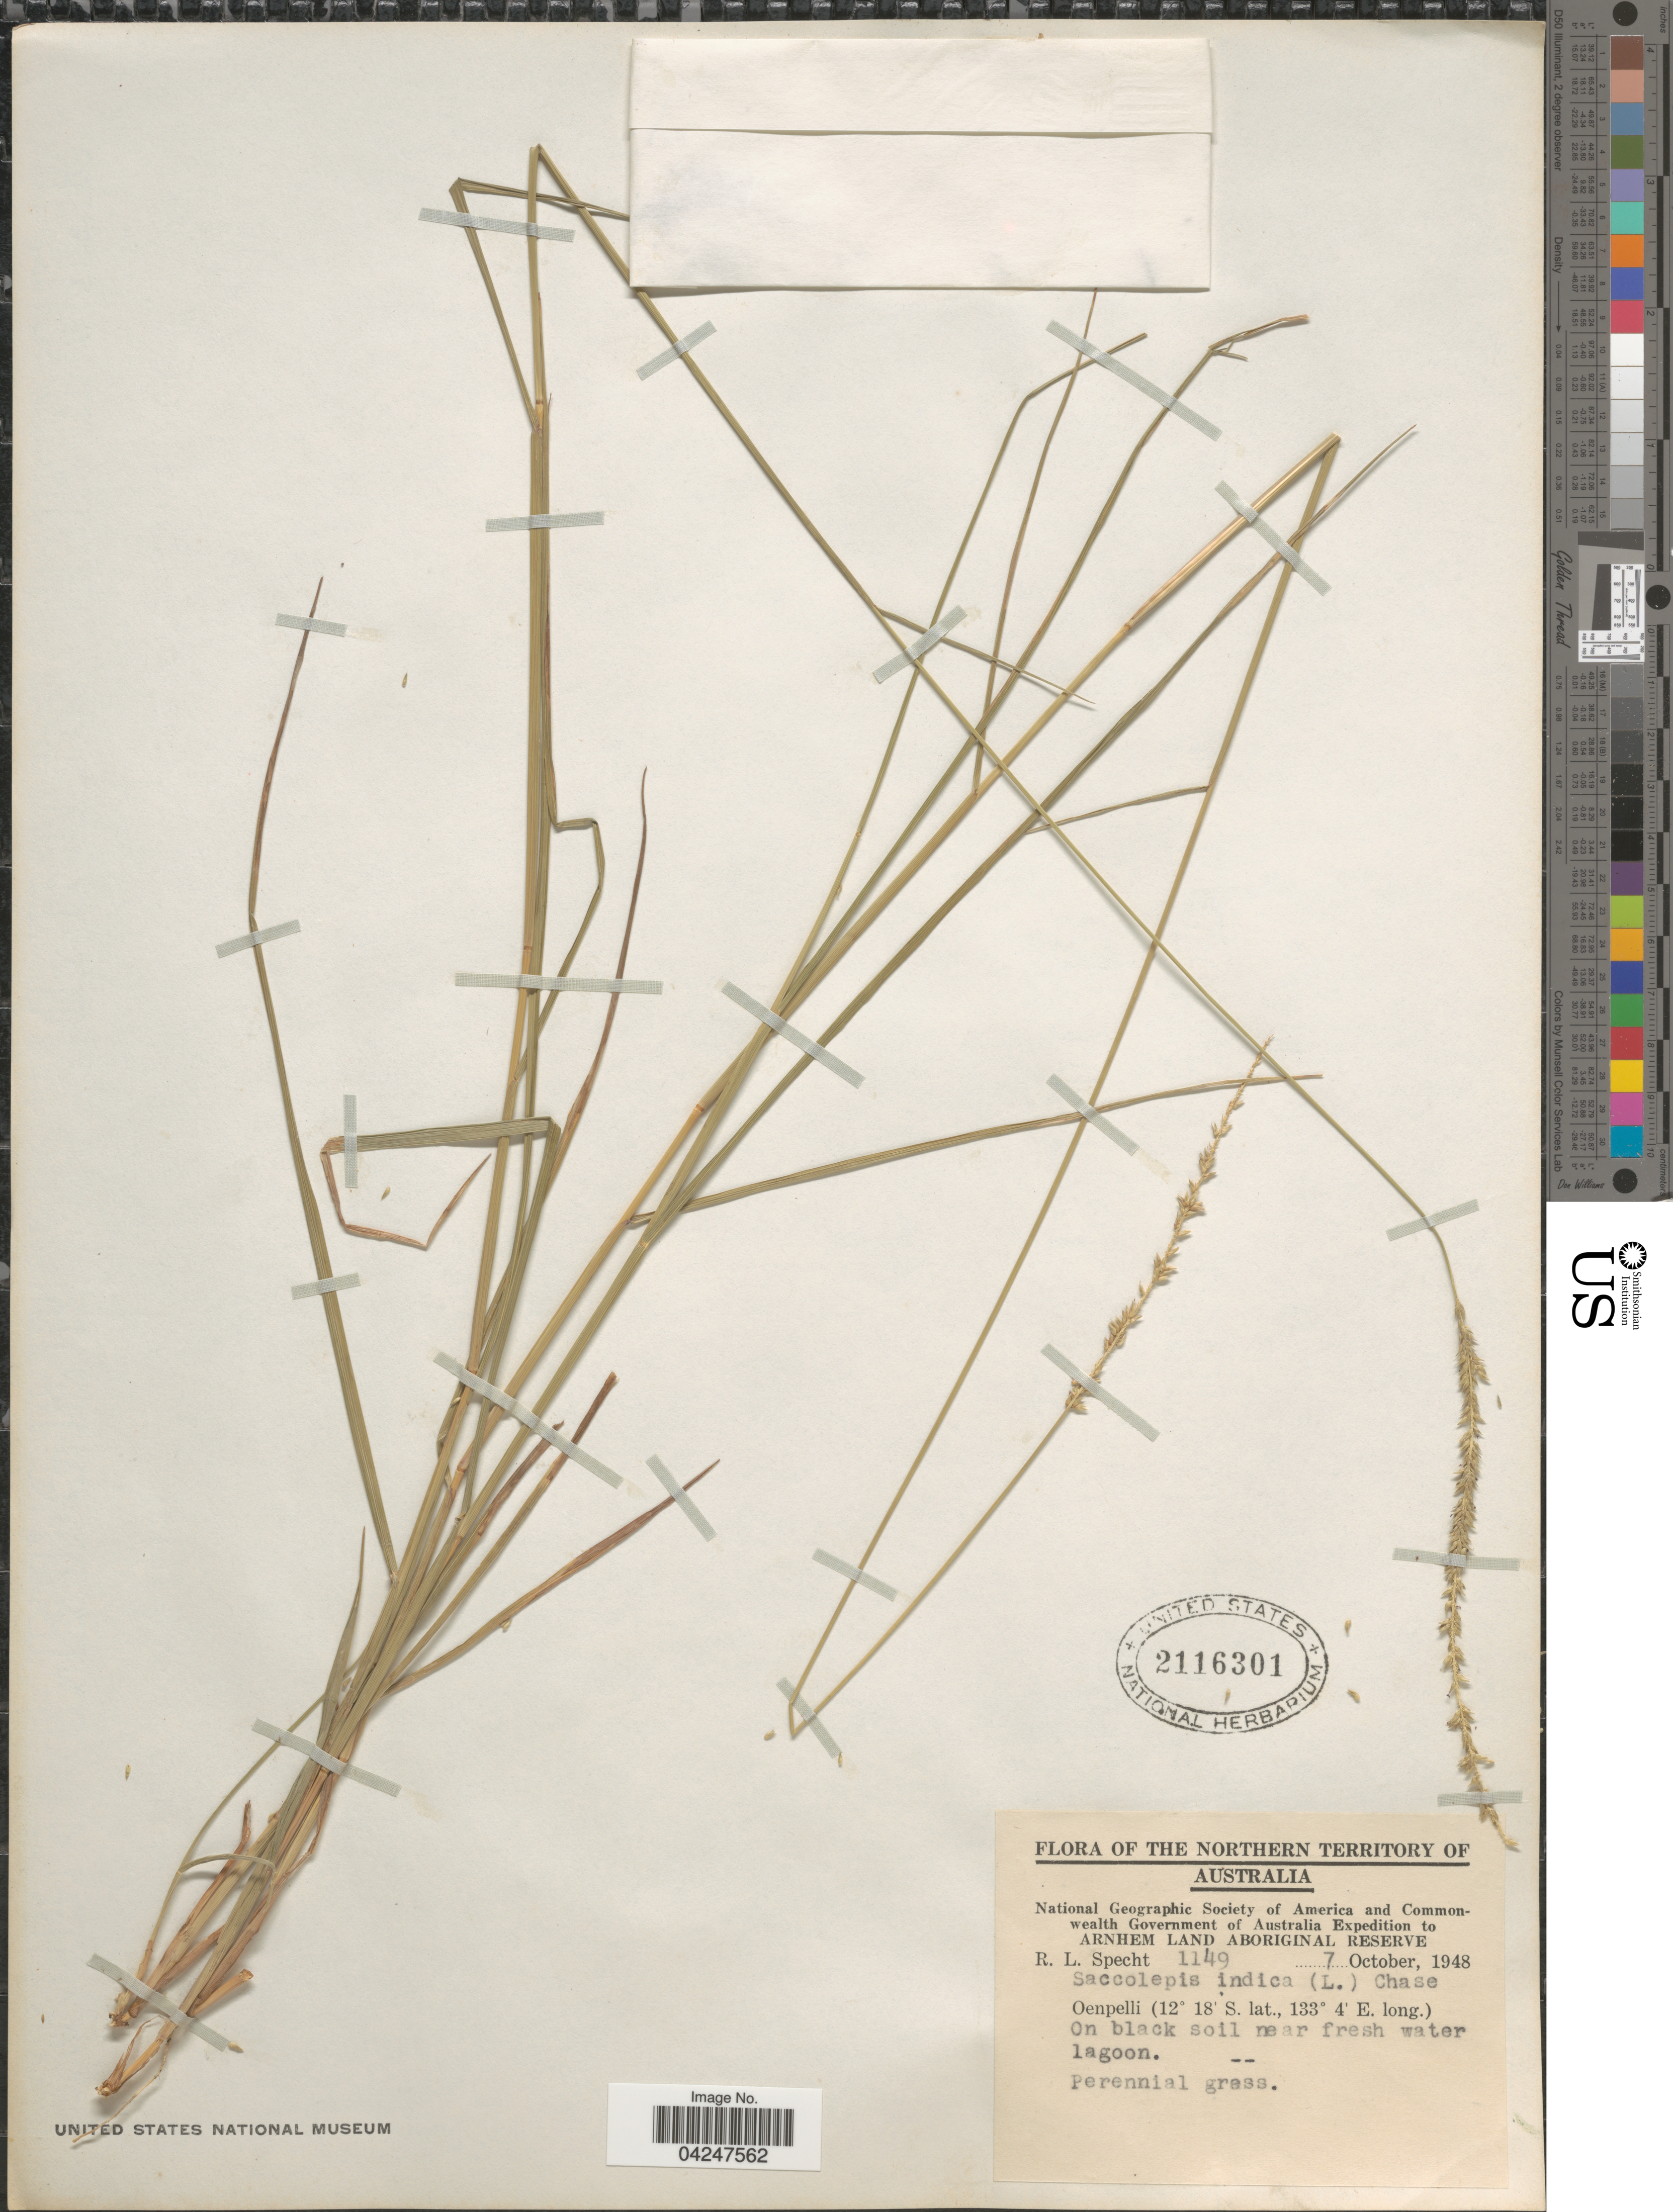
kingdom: Plantae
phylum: Tracheophyta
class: Liliopsida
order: Poales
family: Poaceae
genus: Sacciolepis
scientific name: Sacciolepis indica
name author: (L.) Chase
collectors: R. L. Specht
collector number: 1149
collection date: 1948-10-07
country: Australia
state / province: Northern Territory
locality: Australia Expedition to Arnhem Land Aboriginal Reserve. Oenpelli. On black soil near fresh water lagoon.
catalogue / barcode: US 2116301